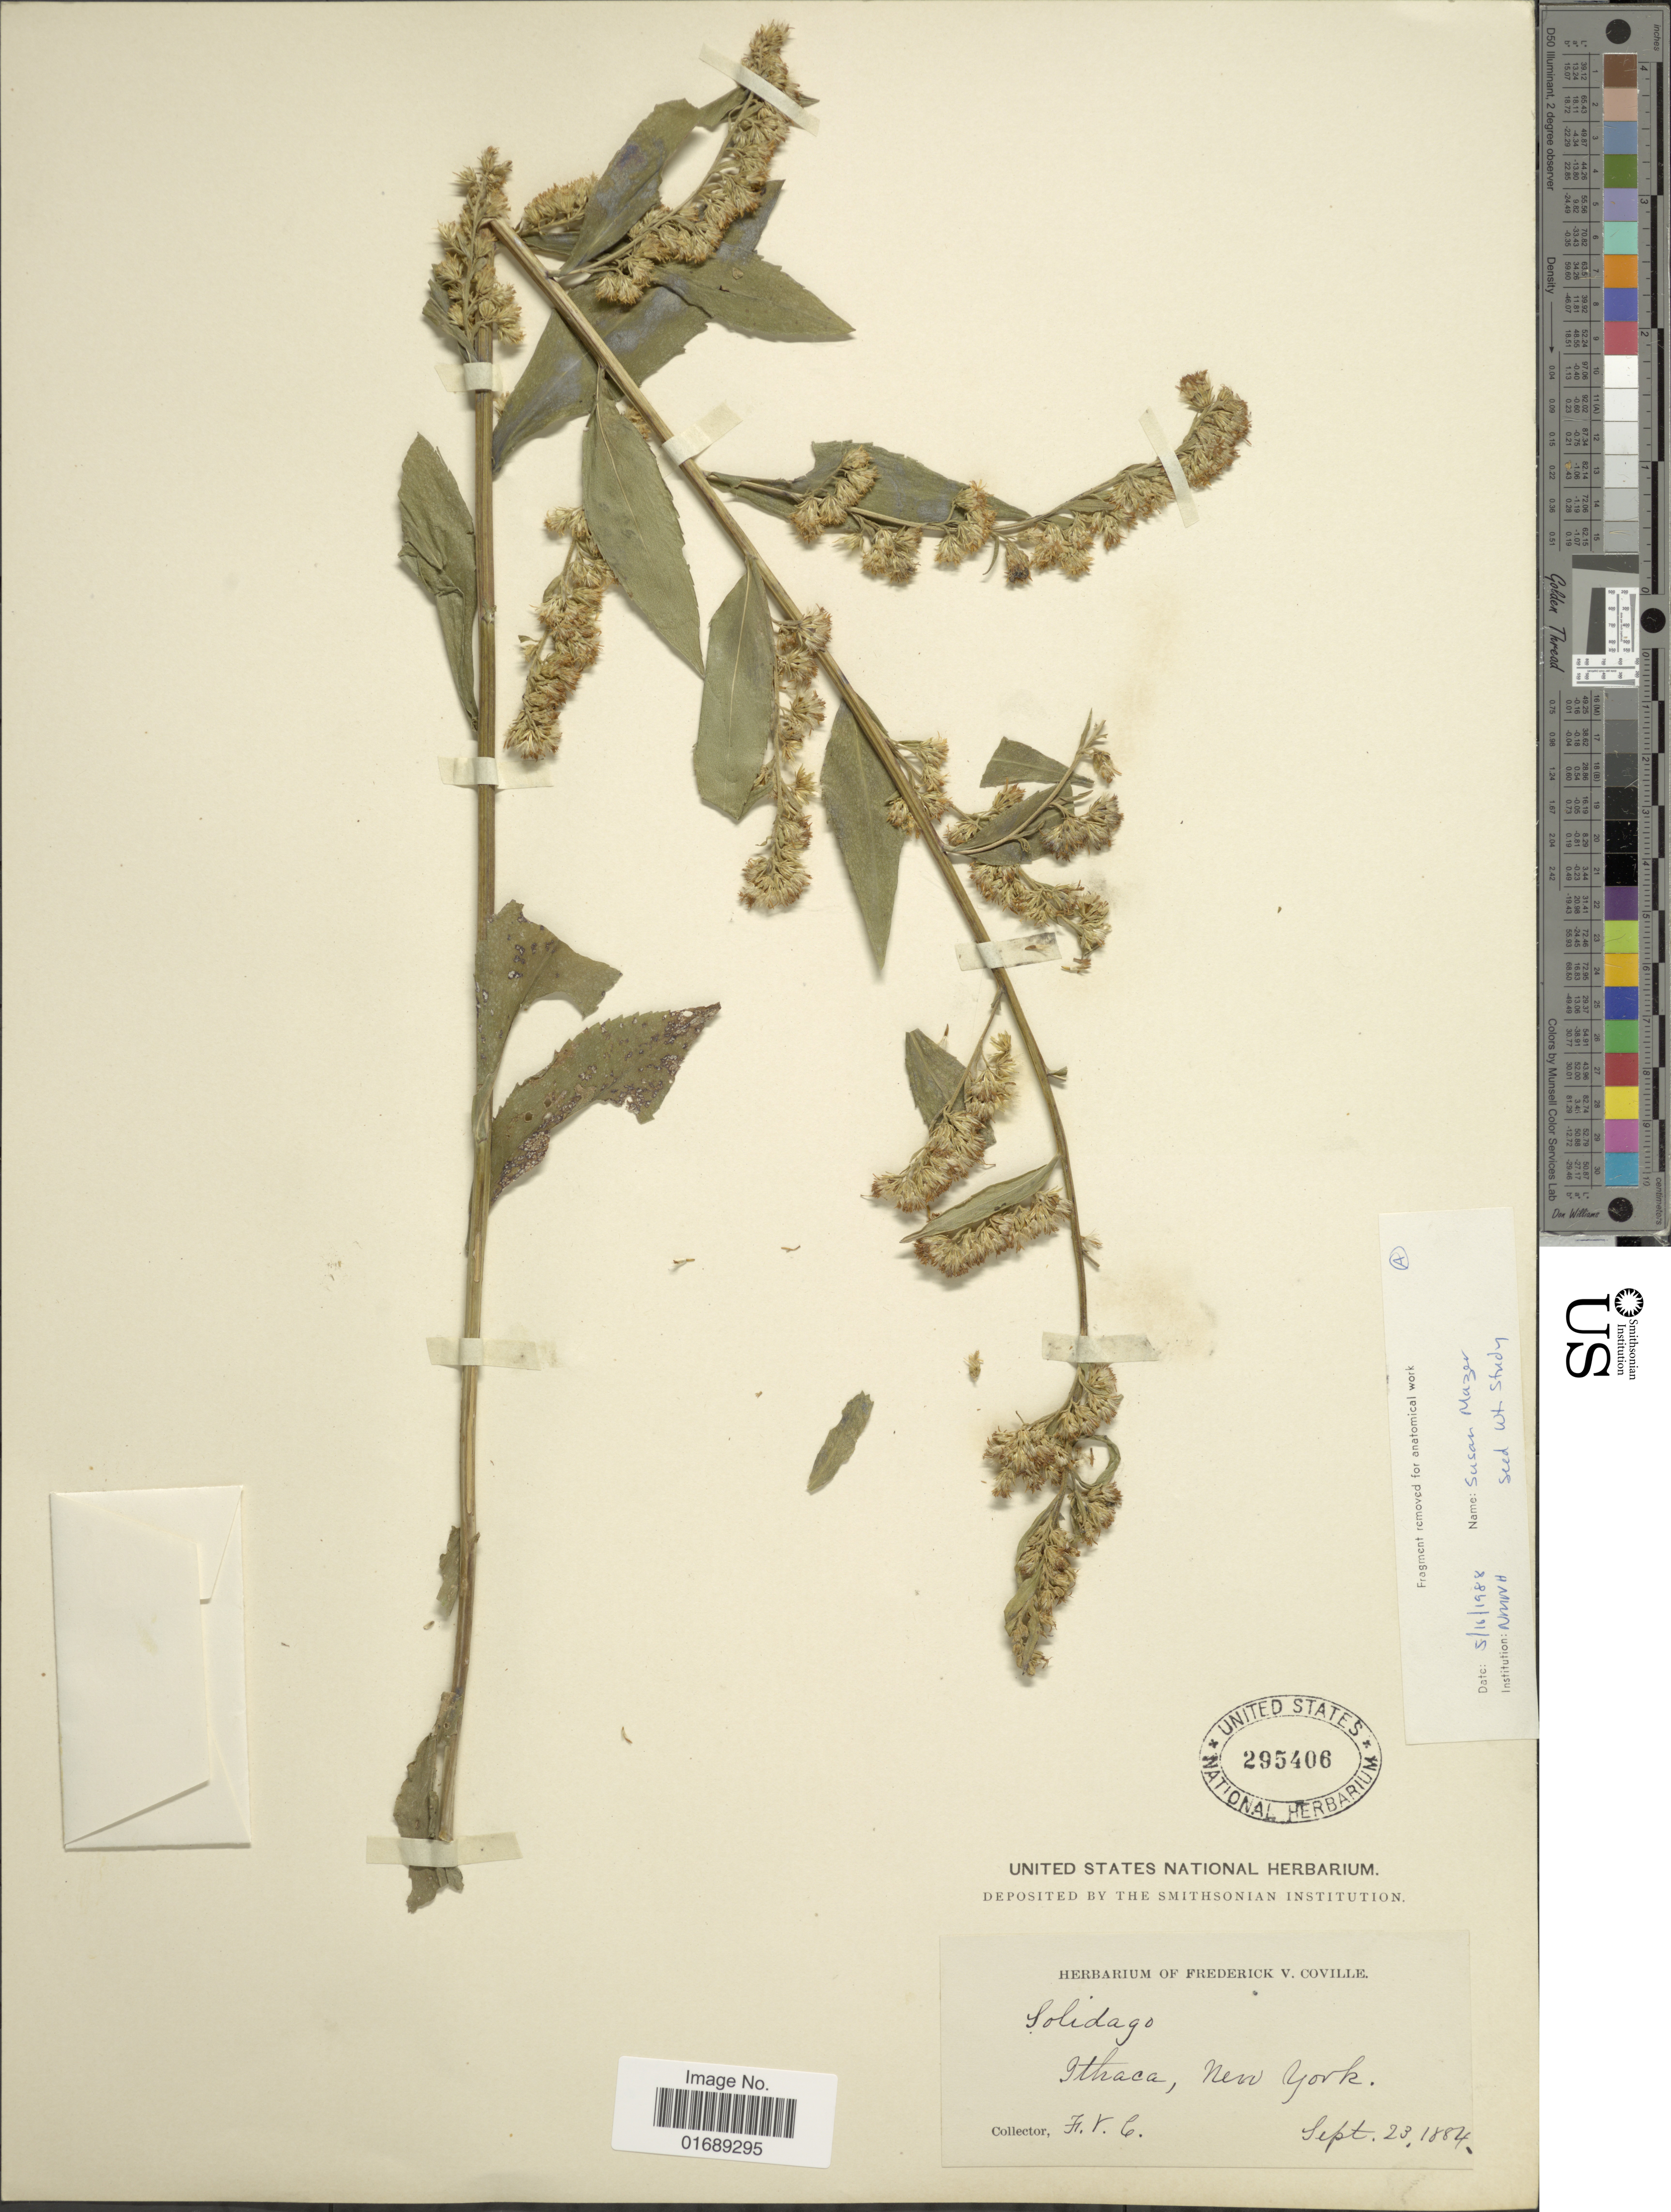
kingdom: Plantae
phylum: Tracheophyta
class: Magnoliopsida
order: Asterales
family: Asteraceae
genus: Solidago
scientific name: Solidago patula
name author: Muhl. ex Willd.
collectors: F. V. Coville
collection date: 1884-09-23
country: United States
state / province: New York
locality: Ithaca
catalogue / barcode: US 295406